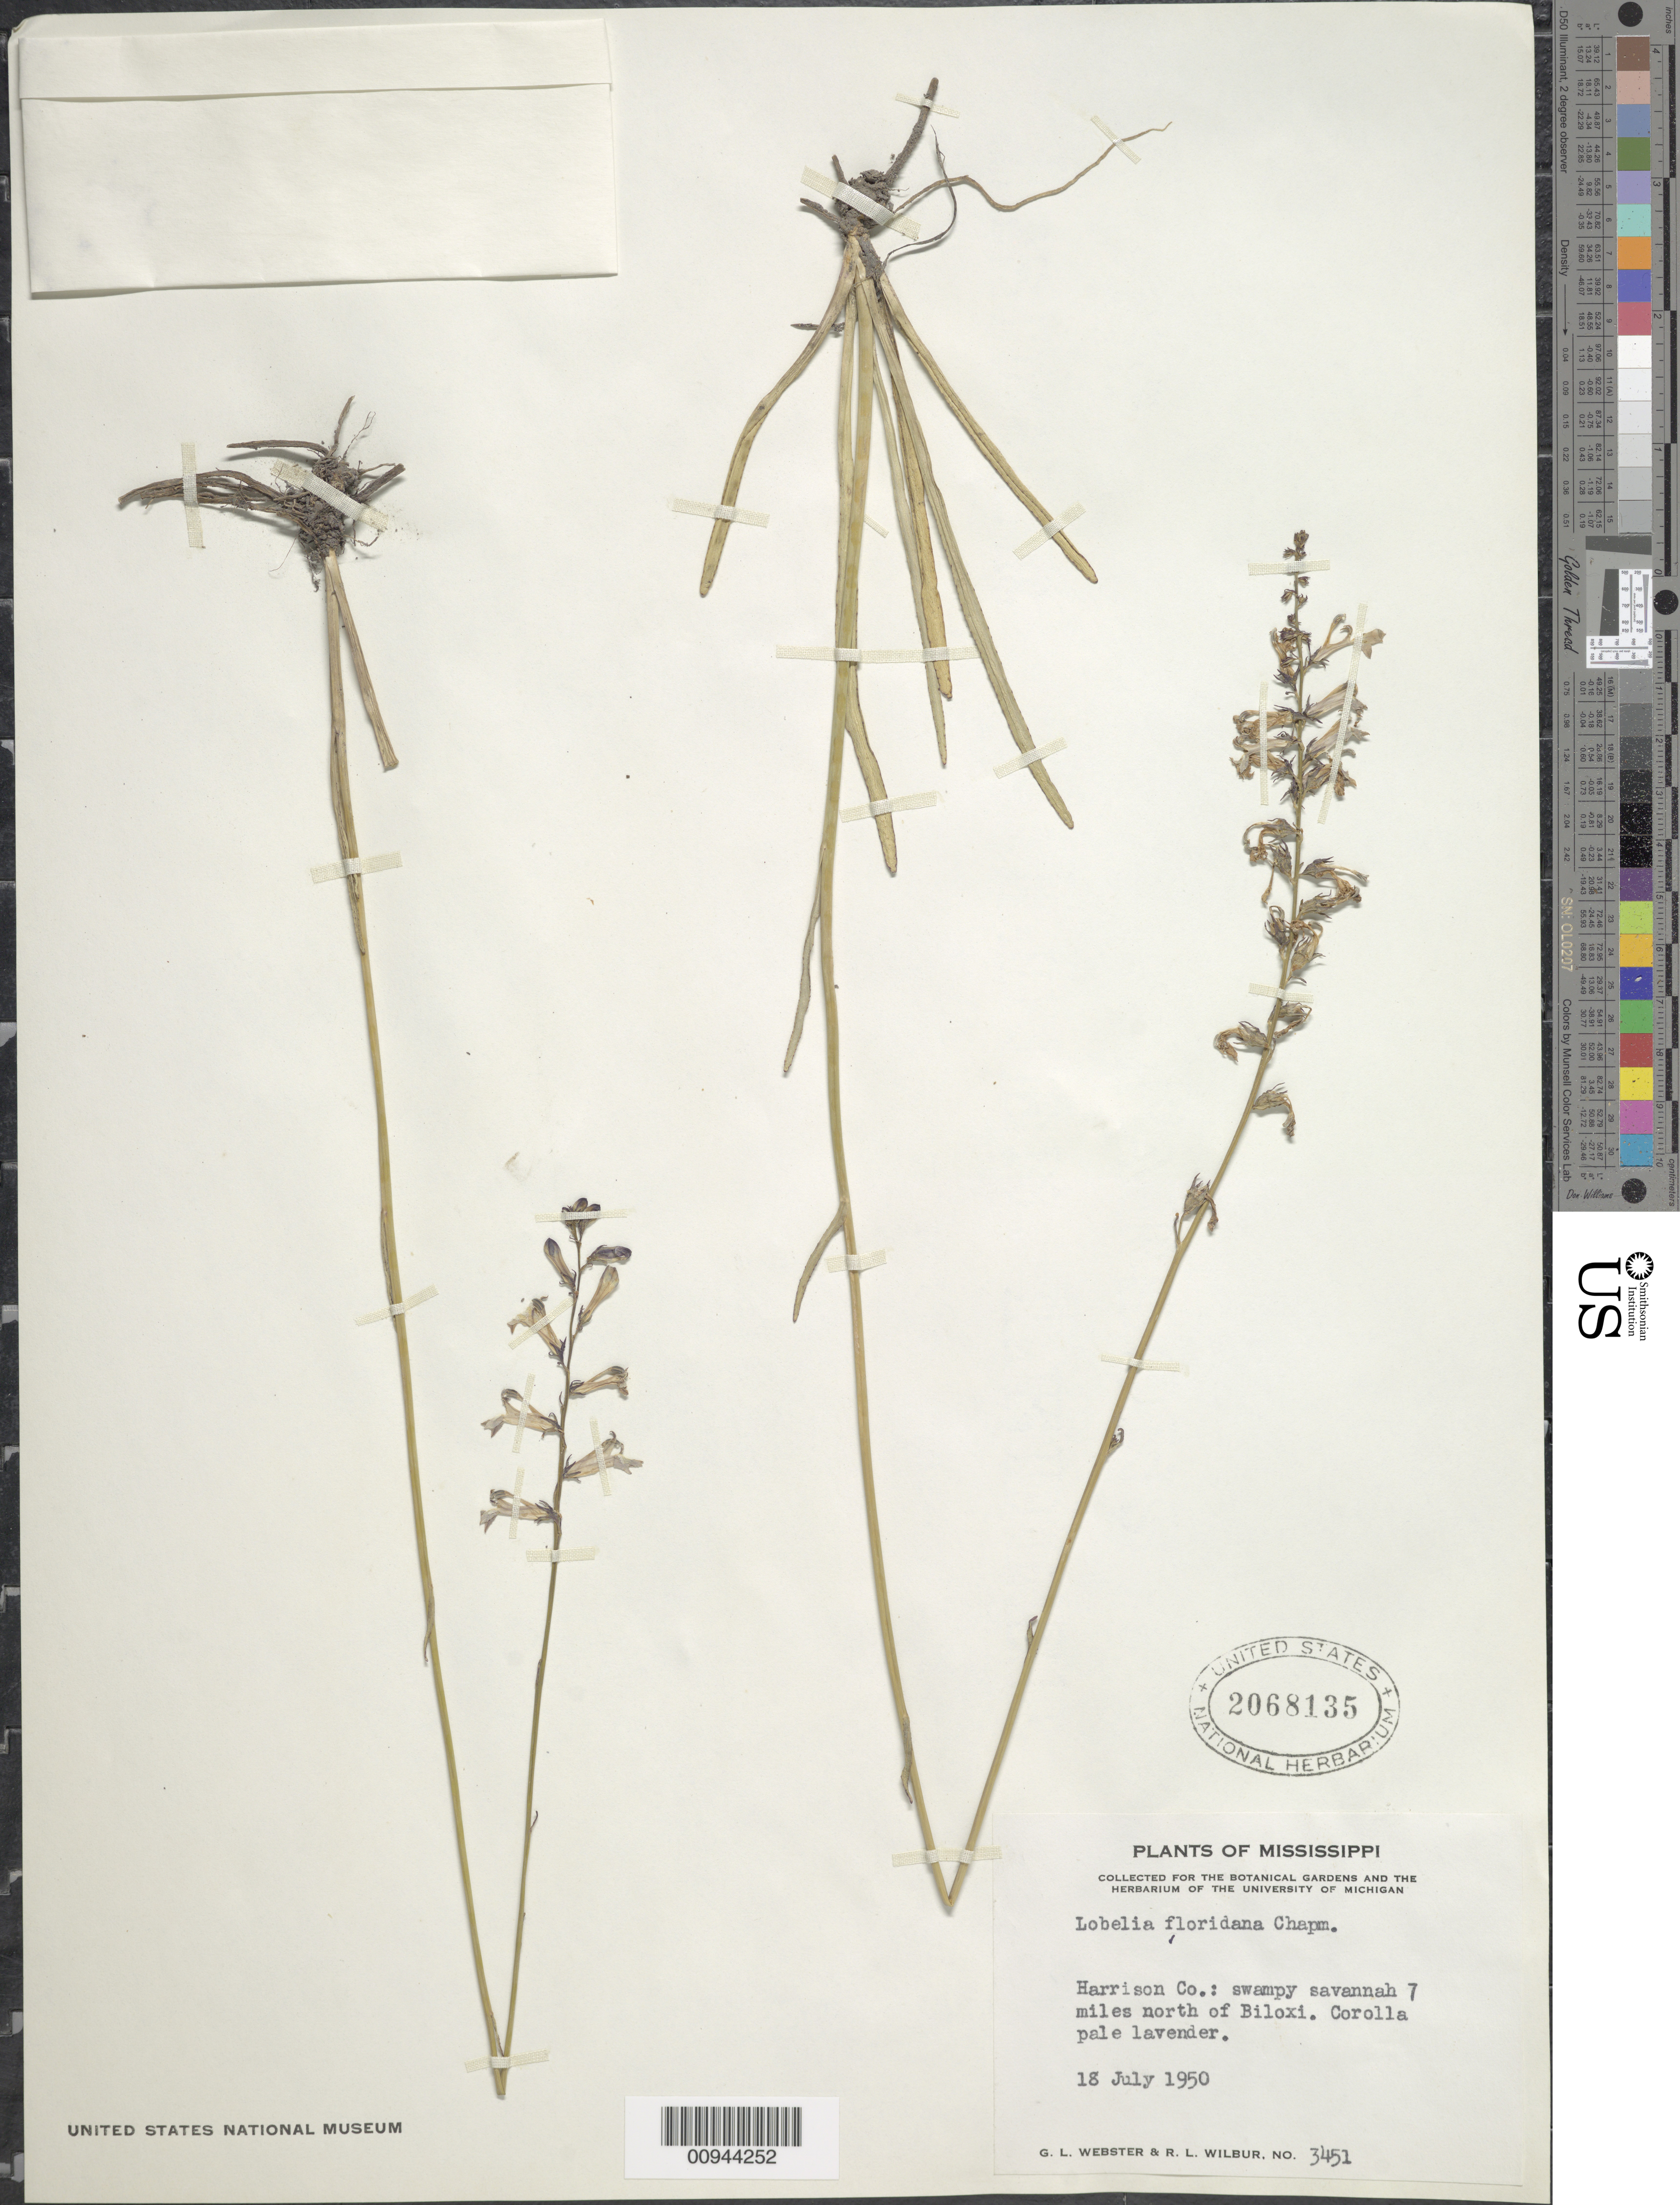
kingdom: Plantae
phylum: Tracheophyta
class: Magnoliopsida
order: Asterales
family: Campanulaceae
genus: Lobelia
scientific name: Lobelia floridana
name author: Chapm.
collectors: G. L. Webster & R. L. Wilbur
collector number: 3451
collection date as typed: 18 Jul 1950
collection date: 1950-07-18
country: United States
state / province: Mississippi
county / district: Harrison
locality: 7 miles north of Biloxi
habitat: swampy savannah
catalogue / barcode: US 2068135